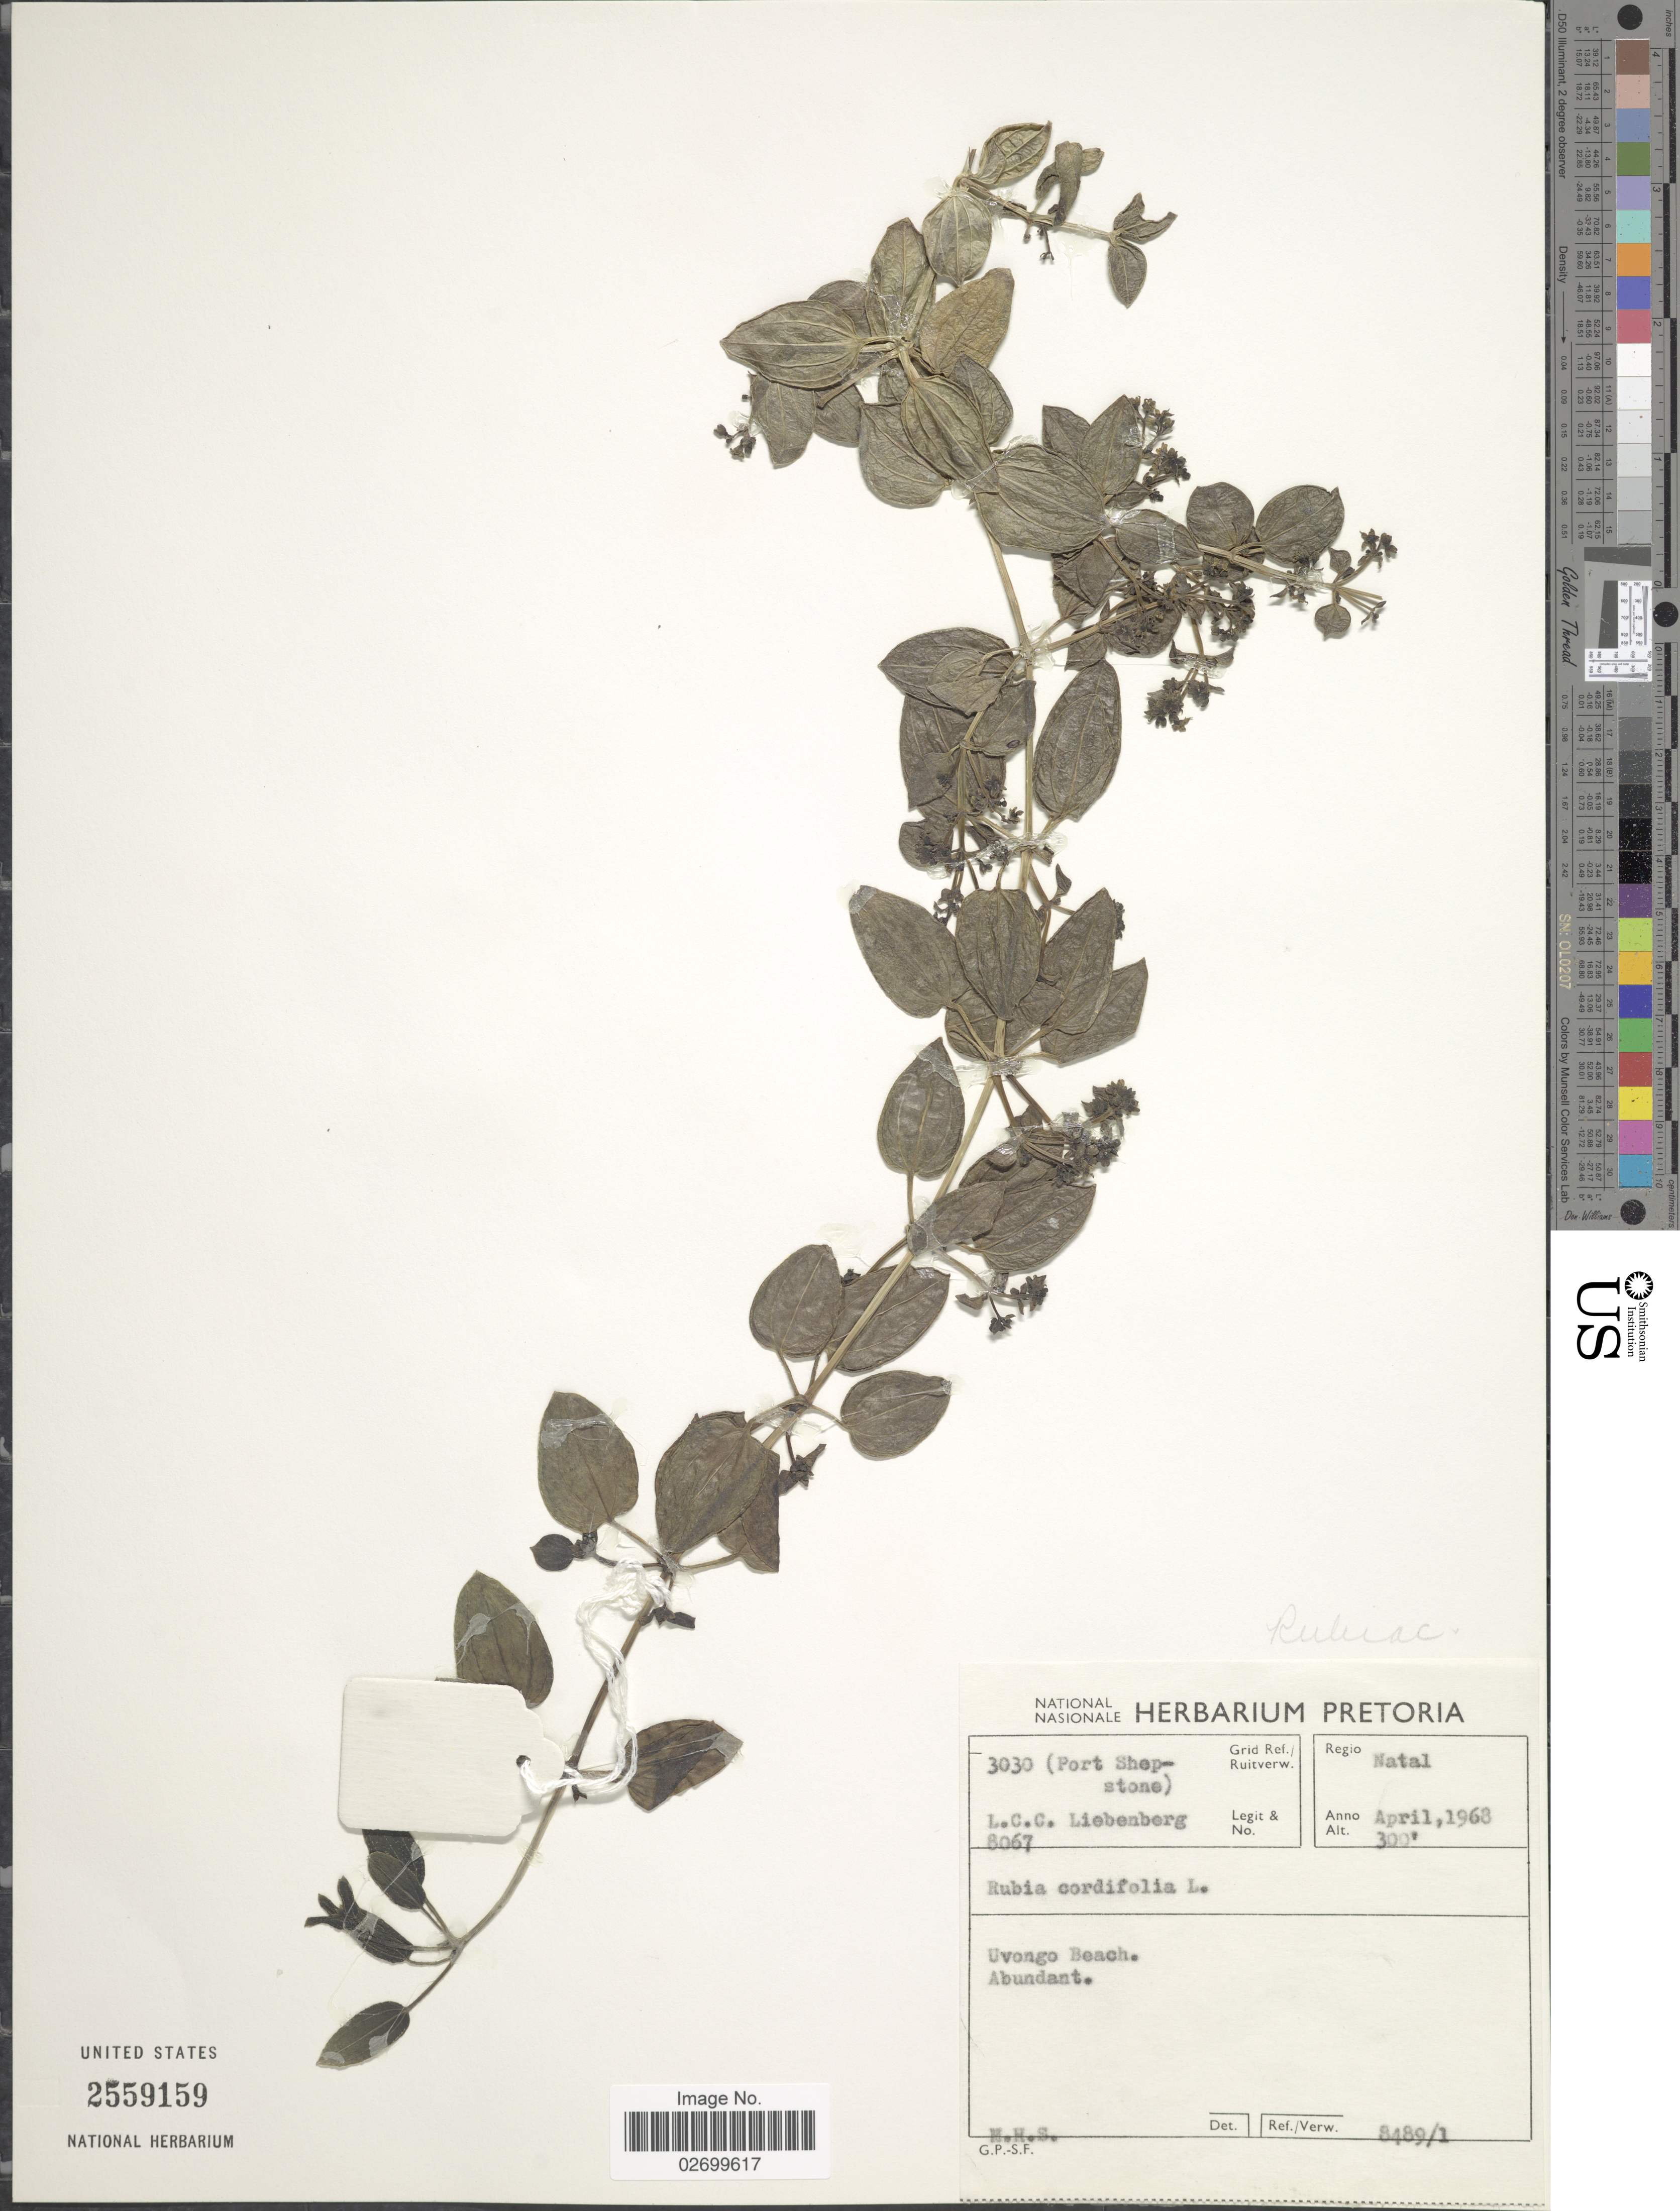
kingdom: Plantae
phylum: Tracheophyta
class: Magnoliopsida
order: Gentianales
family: Rubiaceae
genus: Rubia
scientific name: Rubia cordifolia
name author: L.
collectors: L. Liebenberg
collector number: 8067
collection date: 1968-04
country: South Africa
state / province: KwaZulu-Natal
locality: Regio Natal, Uvongo Beach, Grid Ref./ Ruitverw.3030 (Port Shepstone).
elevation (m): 91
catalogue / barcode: US 2559159